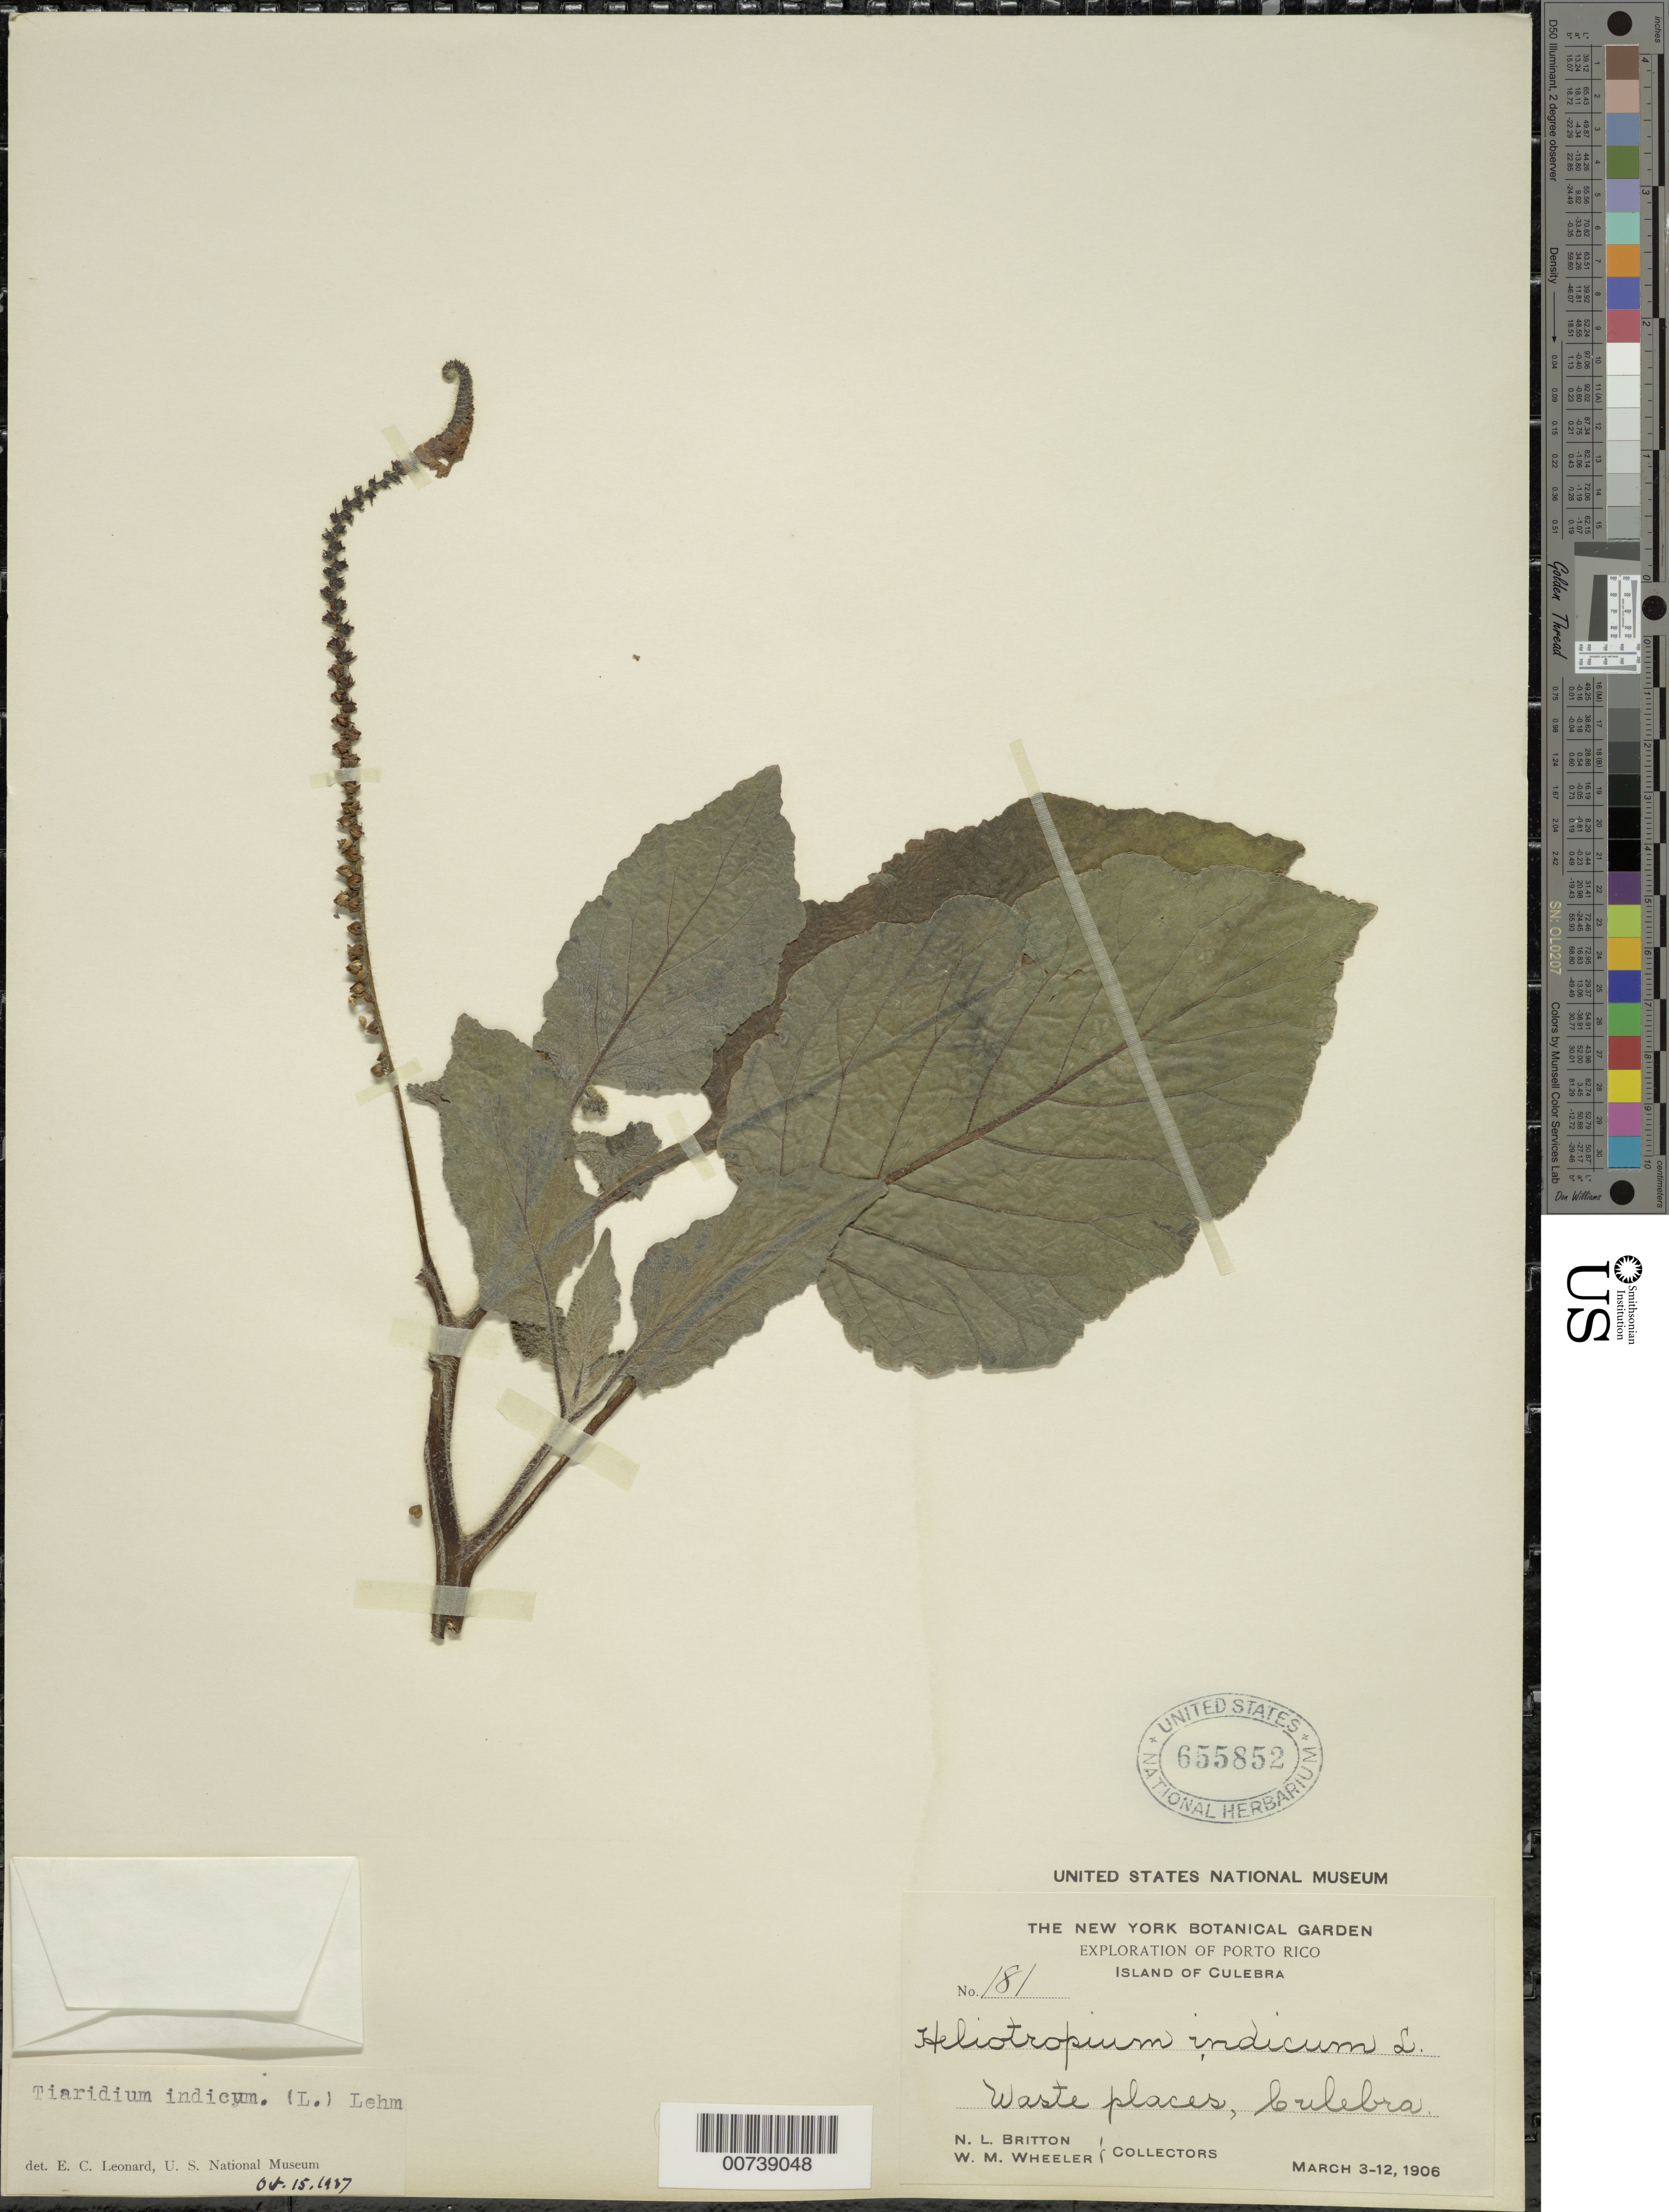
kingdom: Plantae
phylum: Tracheophyta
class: Magnoliopsida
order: Boraginales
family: Heliotropiaceae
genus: Heliotropium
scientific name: Heliotropium indicum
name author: L.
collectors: N. Britton & W. Wheeler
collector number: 181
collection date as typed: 03 Mar 1906 to 12 Mar 1906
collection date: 1906-03-03/1906-03-12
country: Puerto Rico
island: Culebra I.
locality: Culebra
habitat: Water places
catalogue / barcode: US 655852